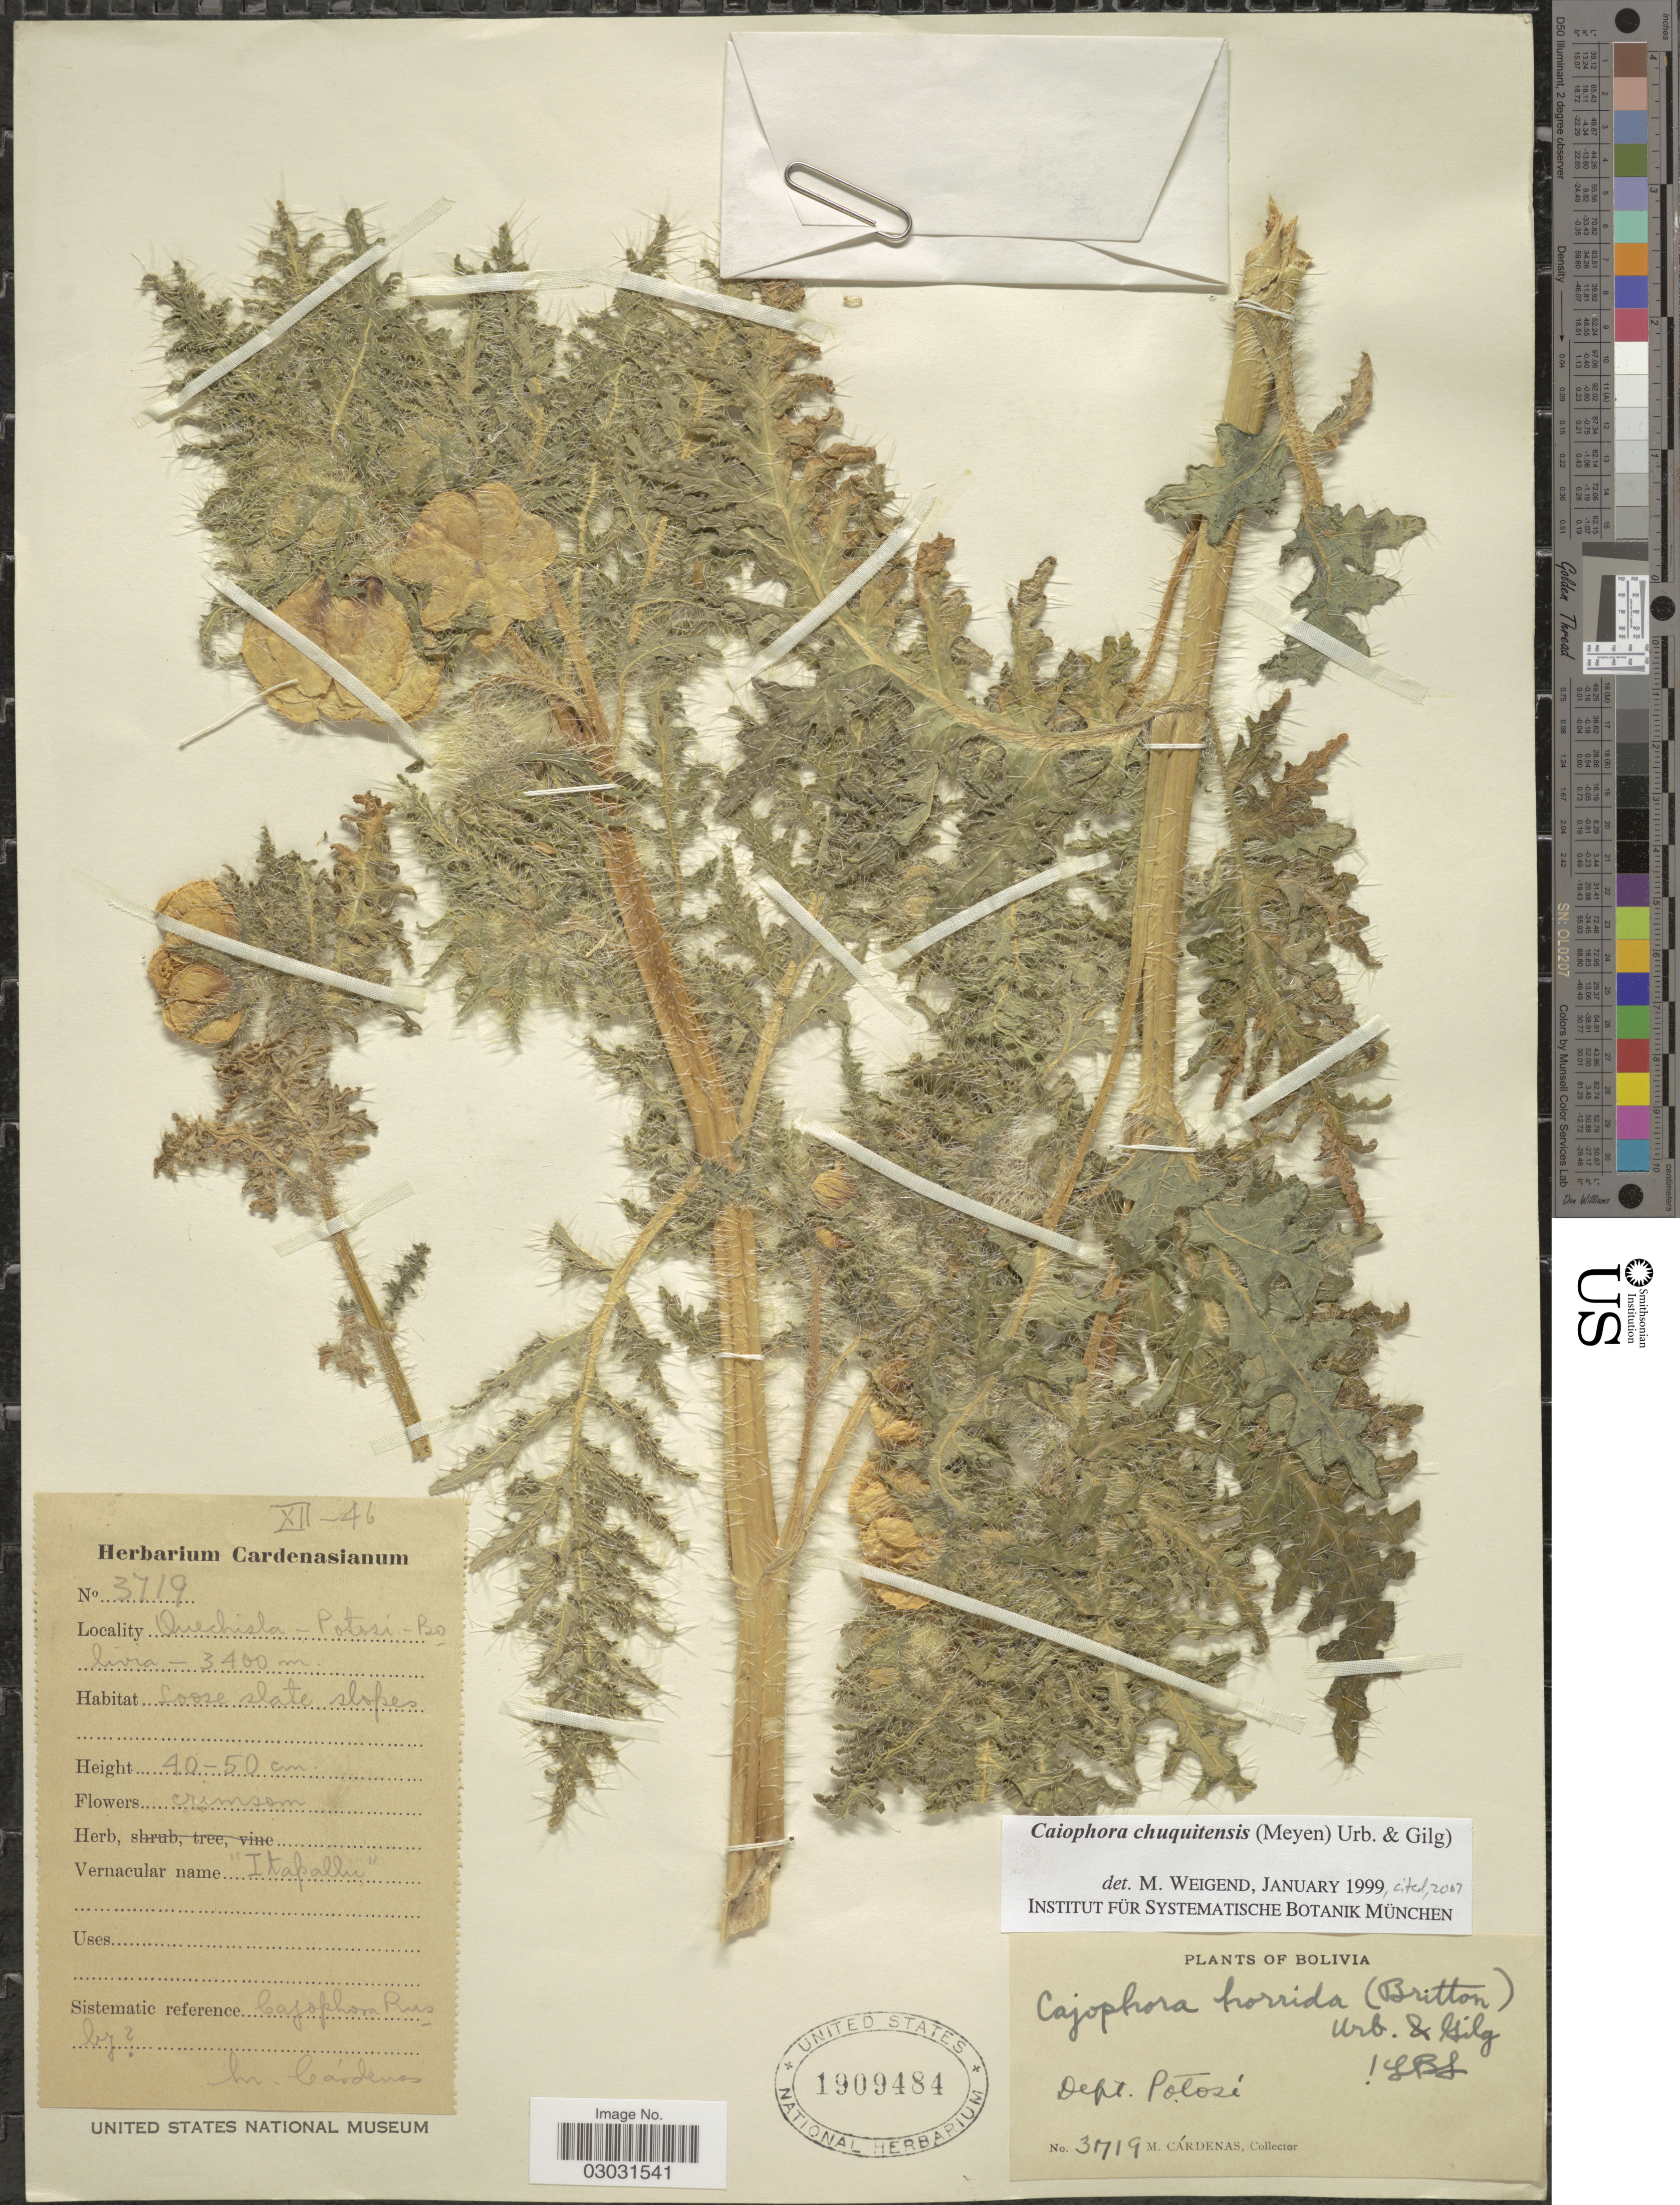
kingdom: Plantae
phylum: Tracheophyta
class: Magnoliopsida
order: Cornales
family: Loasaceae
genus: Caiophora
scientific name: Caiophora chuquitensis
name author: (Meyen) Urb. & Gilg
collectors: M. Cárdenas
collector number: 3719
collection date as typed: Transcribed d/m/y: /12/46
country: Bolivia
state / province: Potosi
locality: Quechisla-Dept. Potosí.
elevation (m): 3400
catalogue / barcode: US 1909484